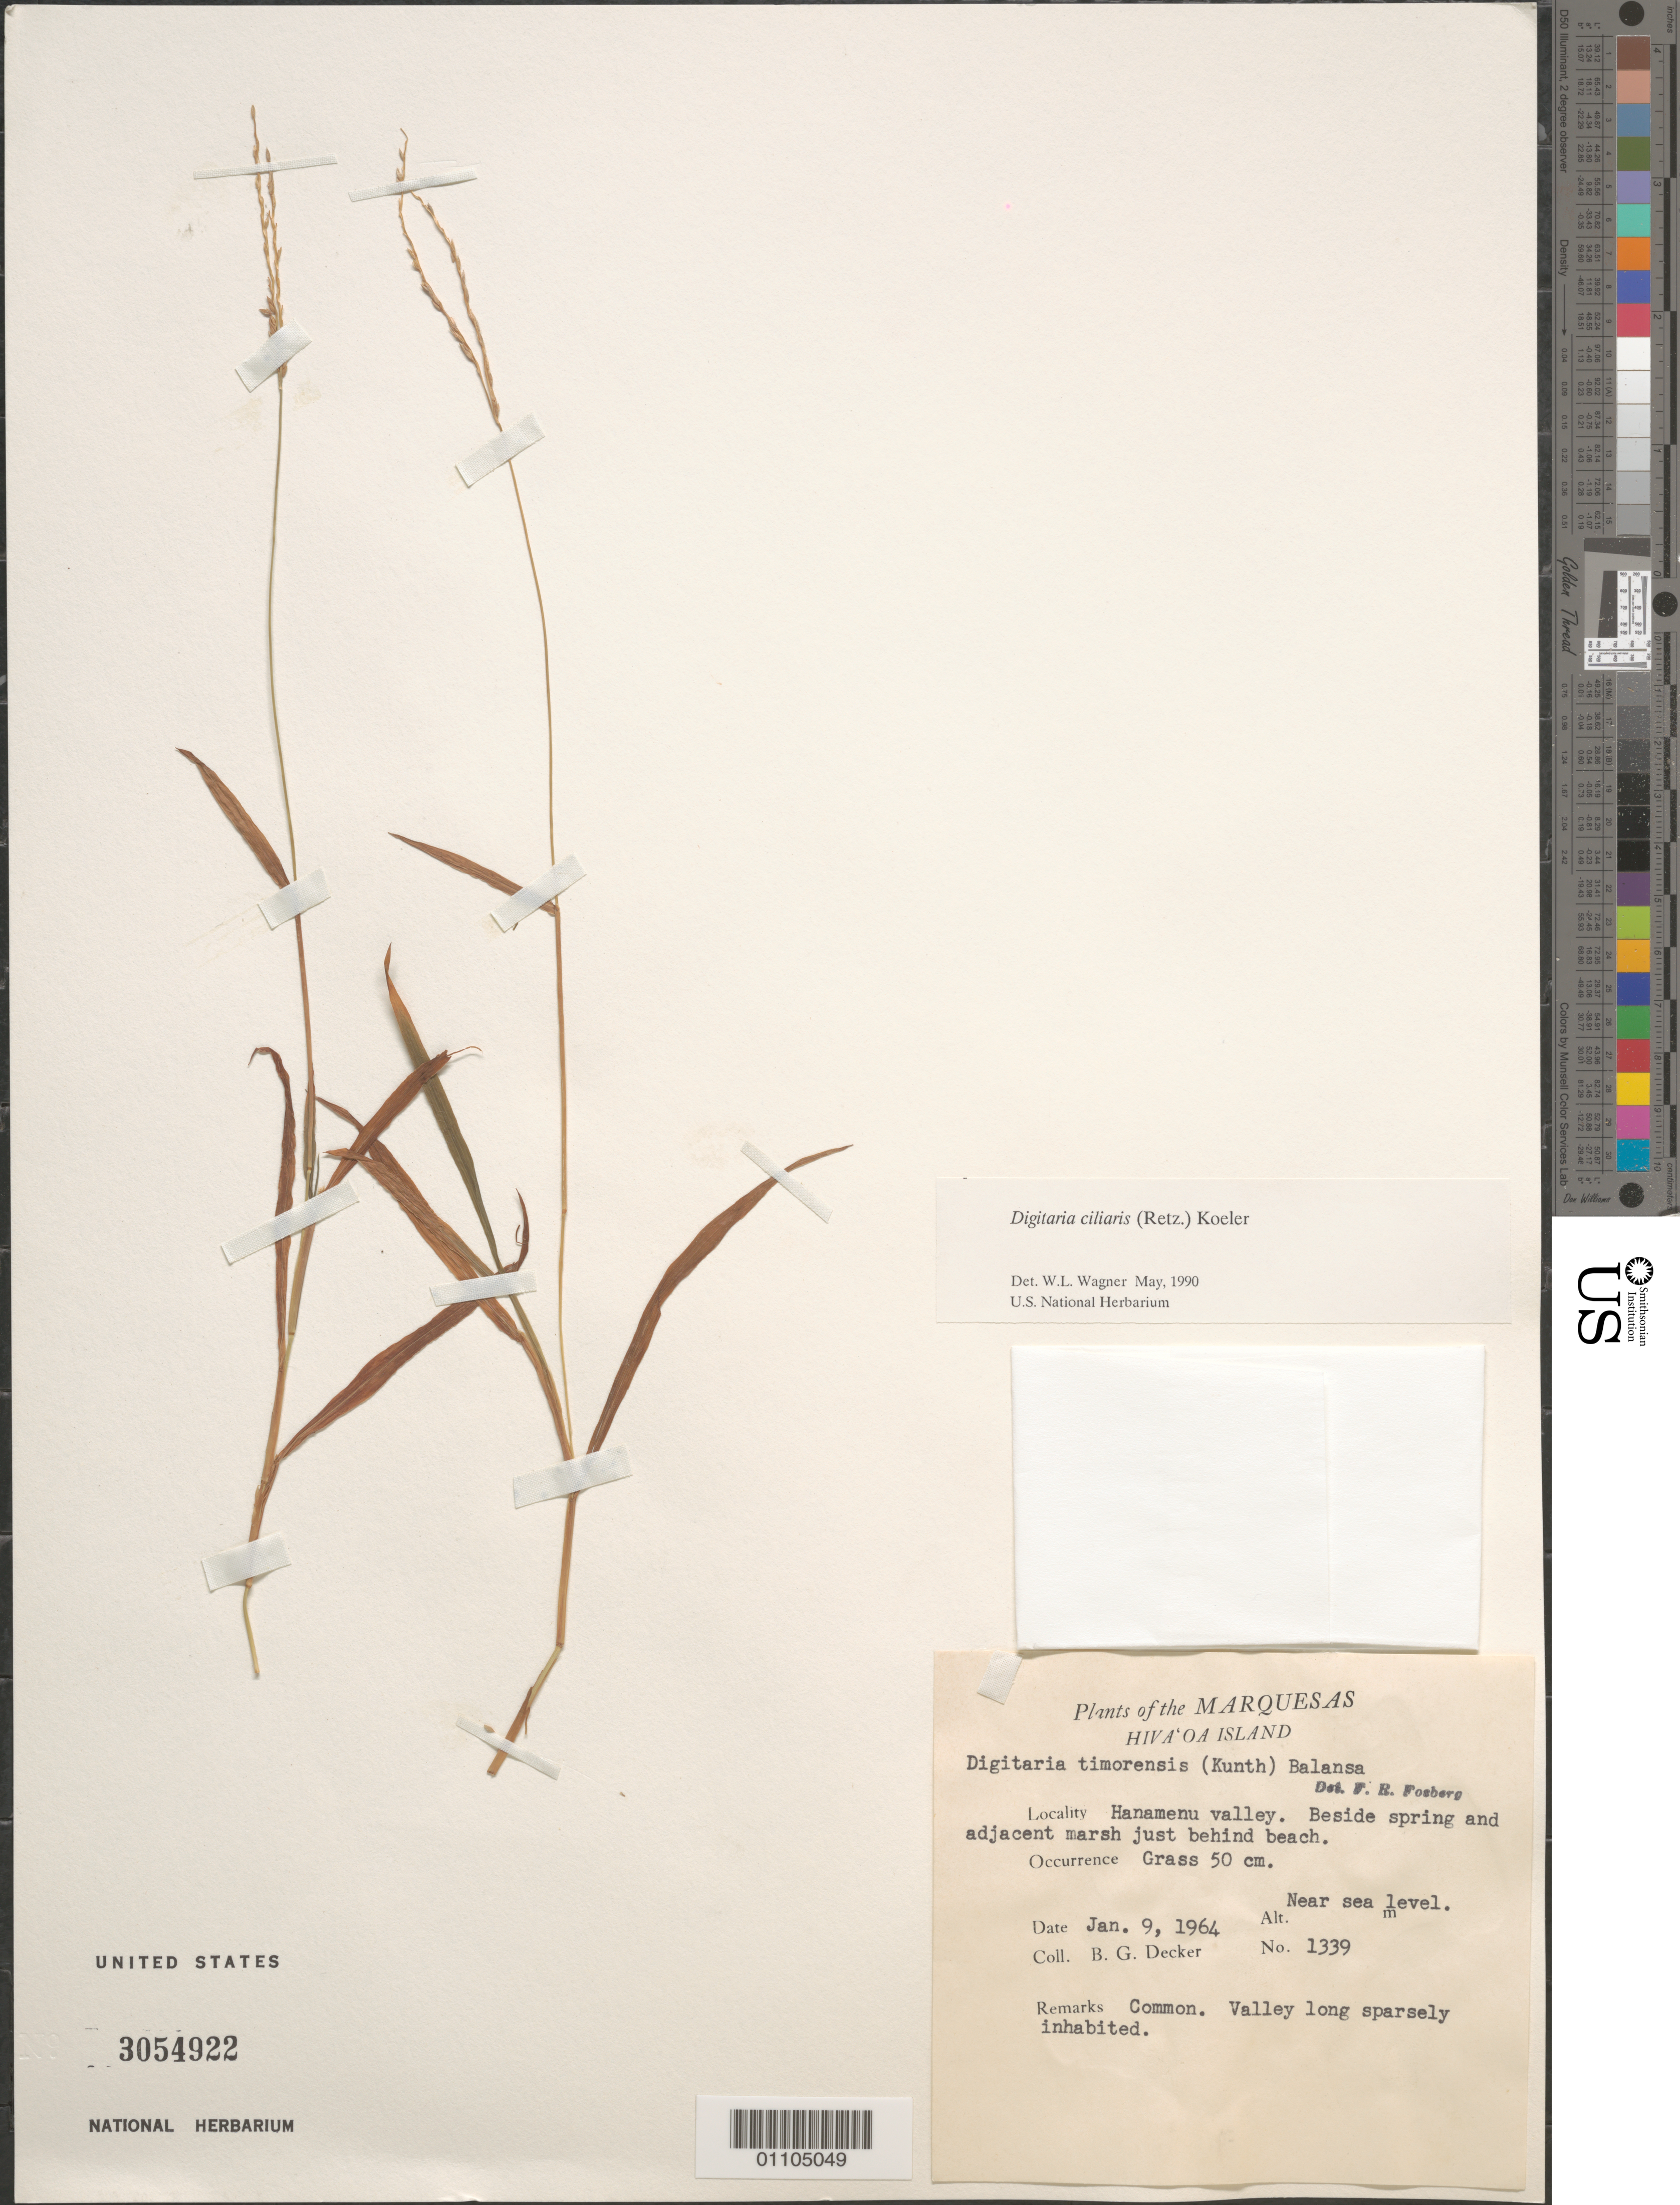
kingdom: Plantae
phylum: Tracheophyta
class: Liliopsida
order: Poales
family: Poaceae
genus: Digitaria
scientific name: Digitaria ciliaris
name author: (Retz.) Koeler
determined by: Wagner, W. L., (BOT), Smithsonian Institution - National Museum of Natural History (UNITED STATES)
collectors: B. G. Decker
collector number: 1339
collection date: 1964-01-09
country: French Polynesia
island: Hiva Oa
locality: Hanamenu Valley, beside spring and adjacent marsh just behind beach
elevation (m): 0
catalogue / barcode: US 3054922